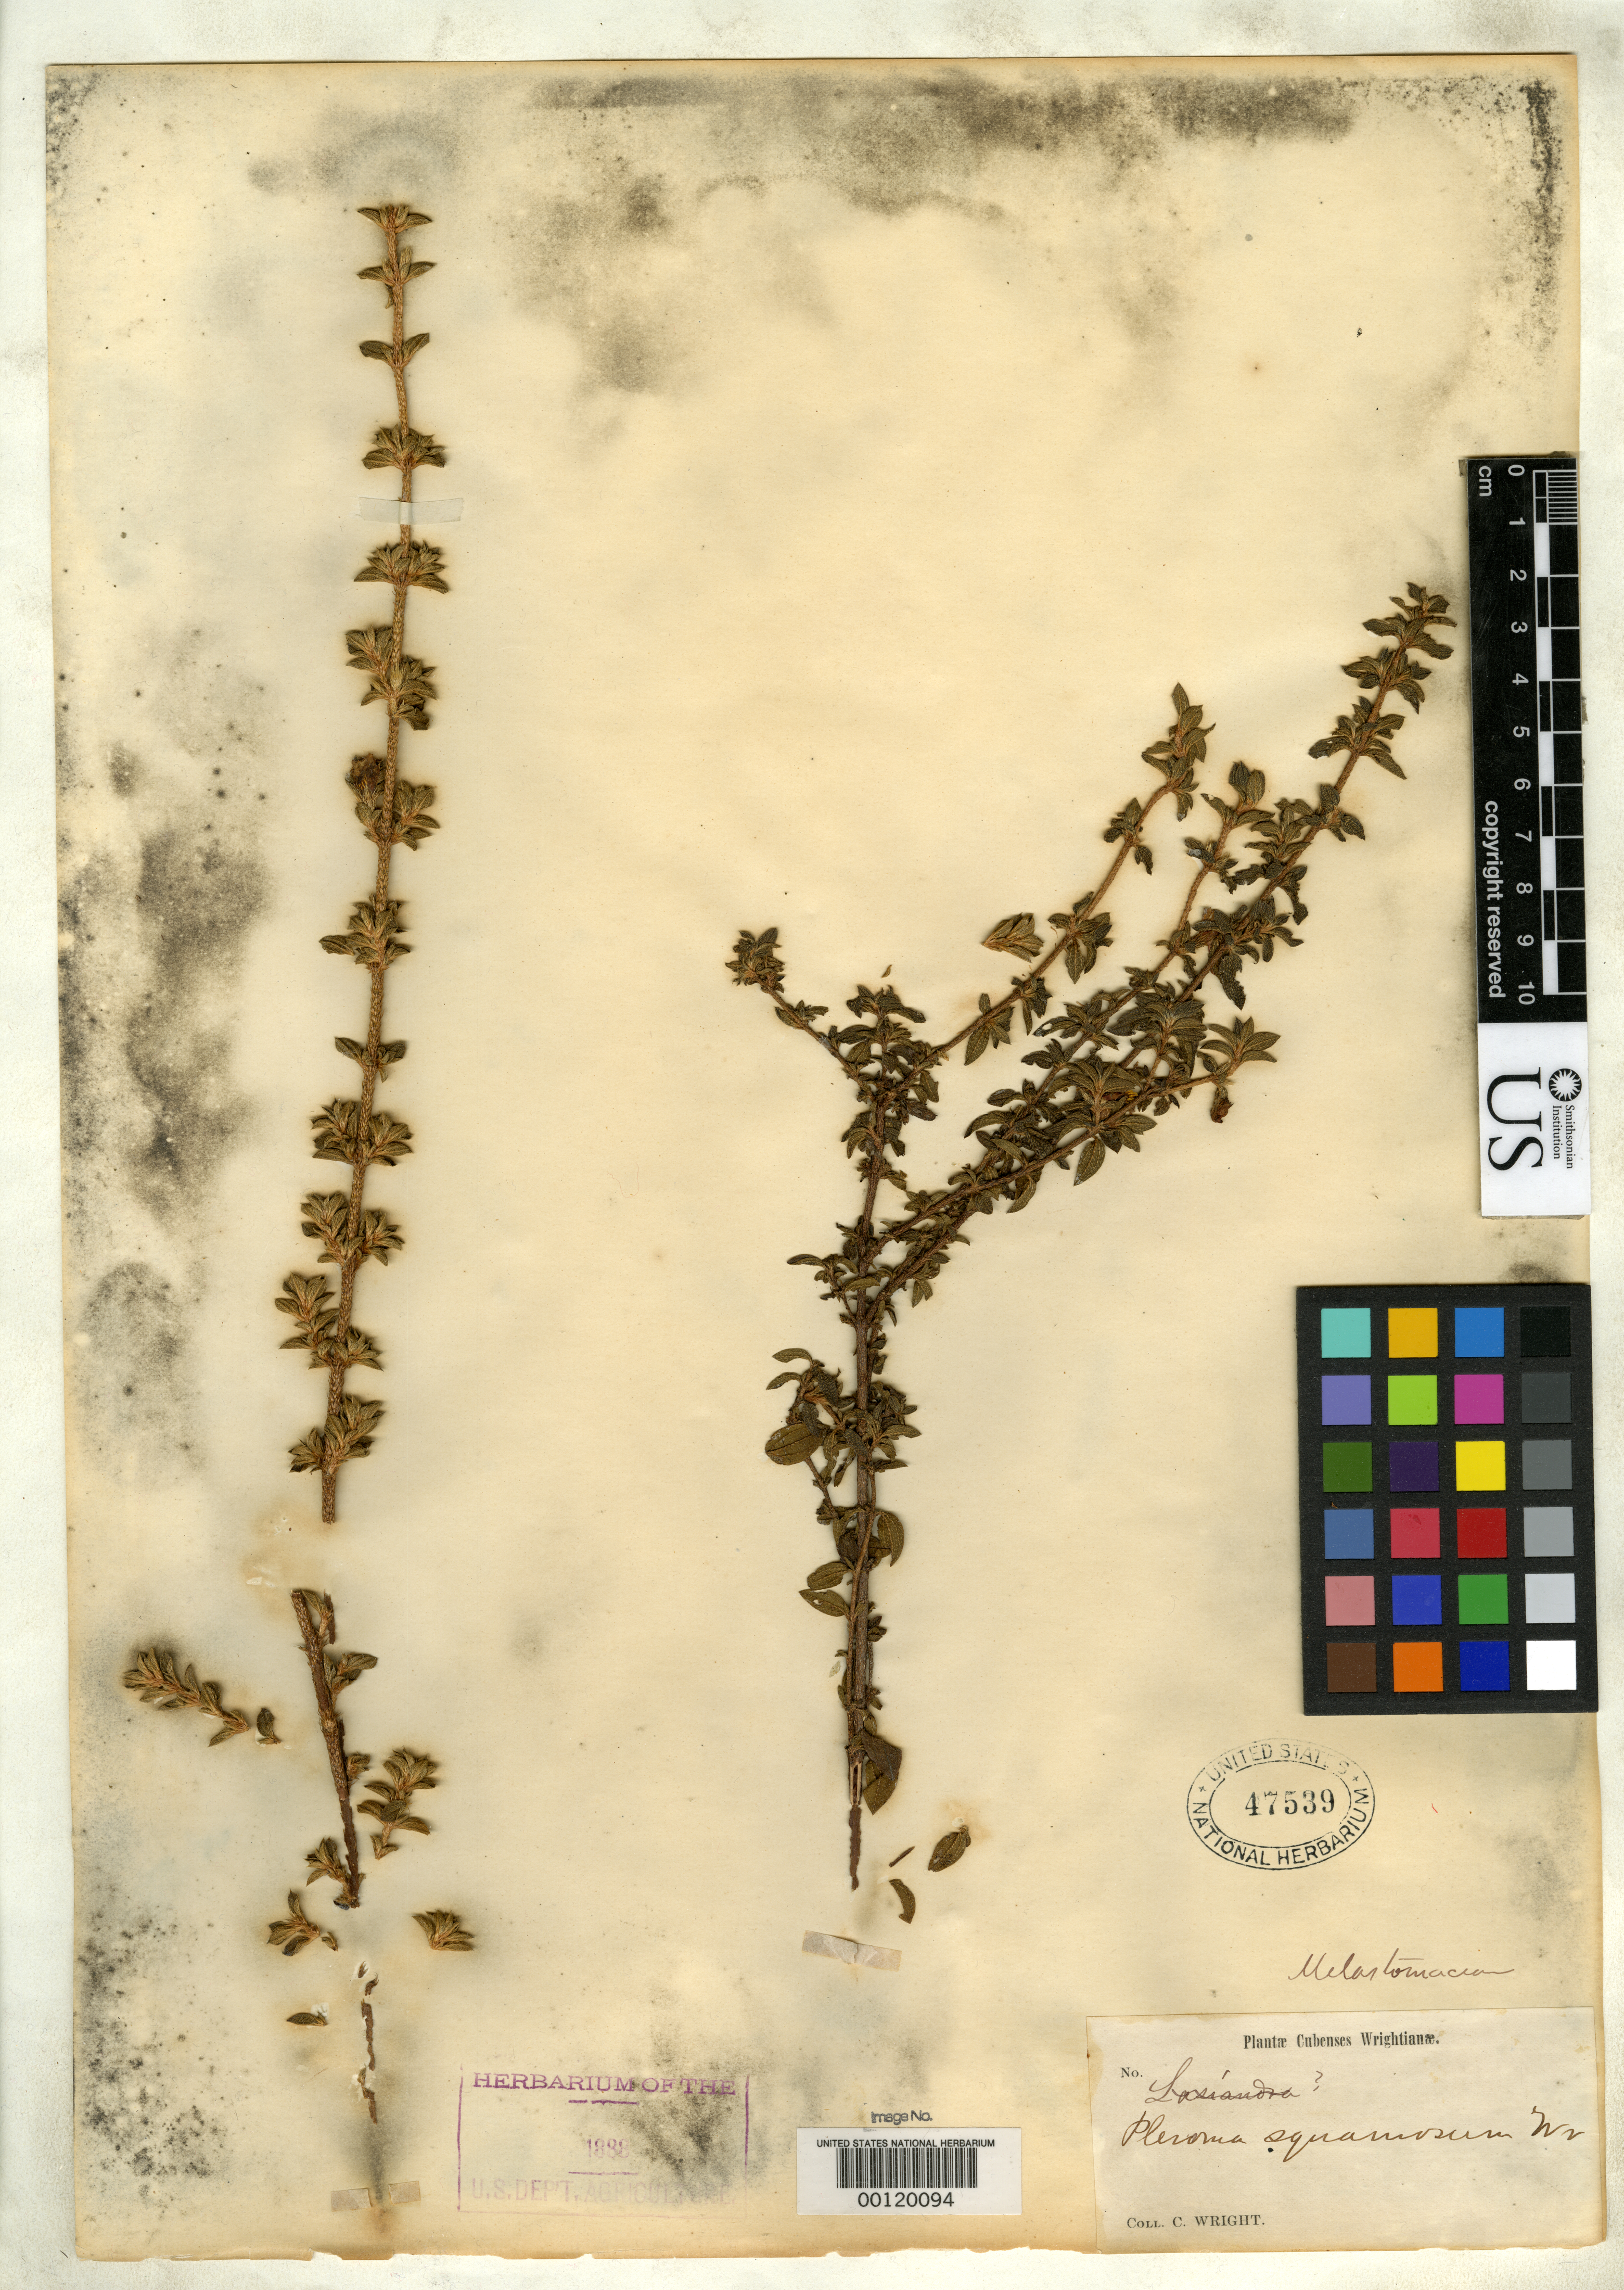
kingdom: Plantae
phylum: Tracheophyta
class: Magnoliopsida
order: Myrtales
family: Melastomataceae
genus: Pleroma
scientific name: Pleroma squamatum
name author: C. Wright in Sauvalle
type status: Type Collection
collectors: C. Wright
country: Cuba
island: Greater Antilles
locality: Vuelta abajo, near Lagrifa.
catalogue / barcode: US 47539